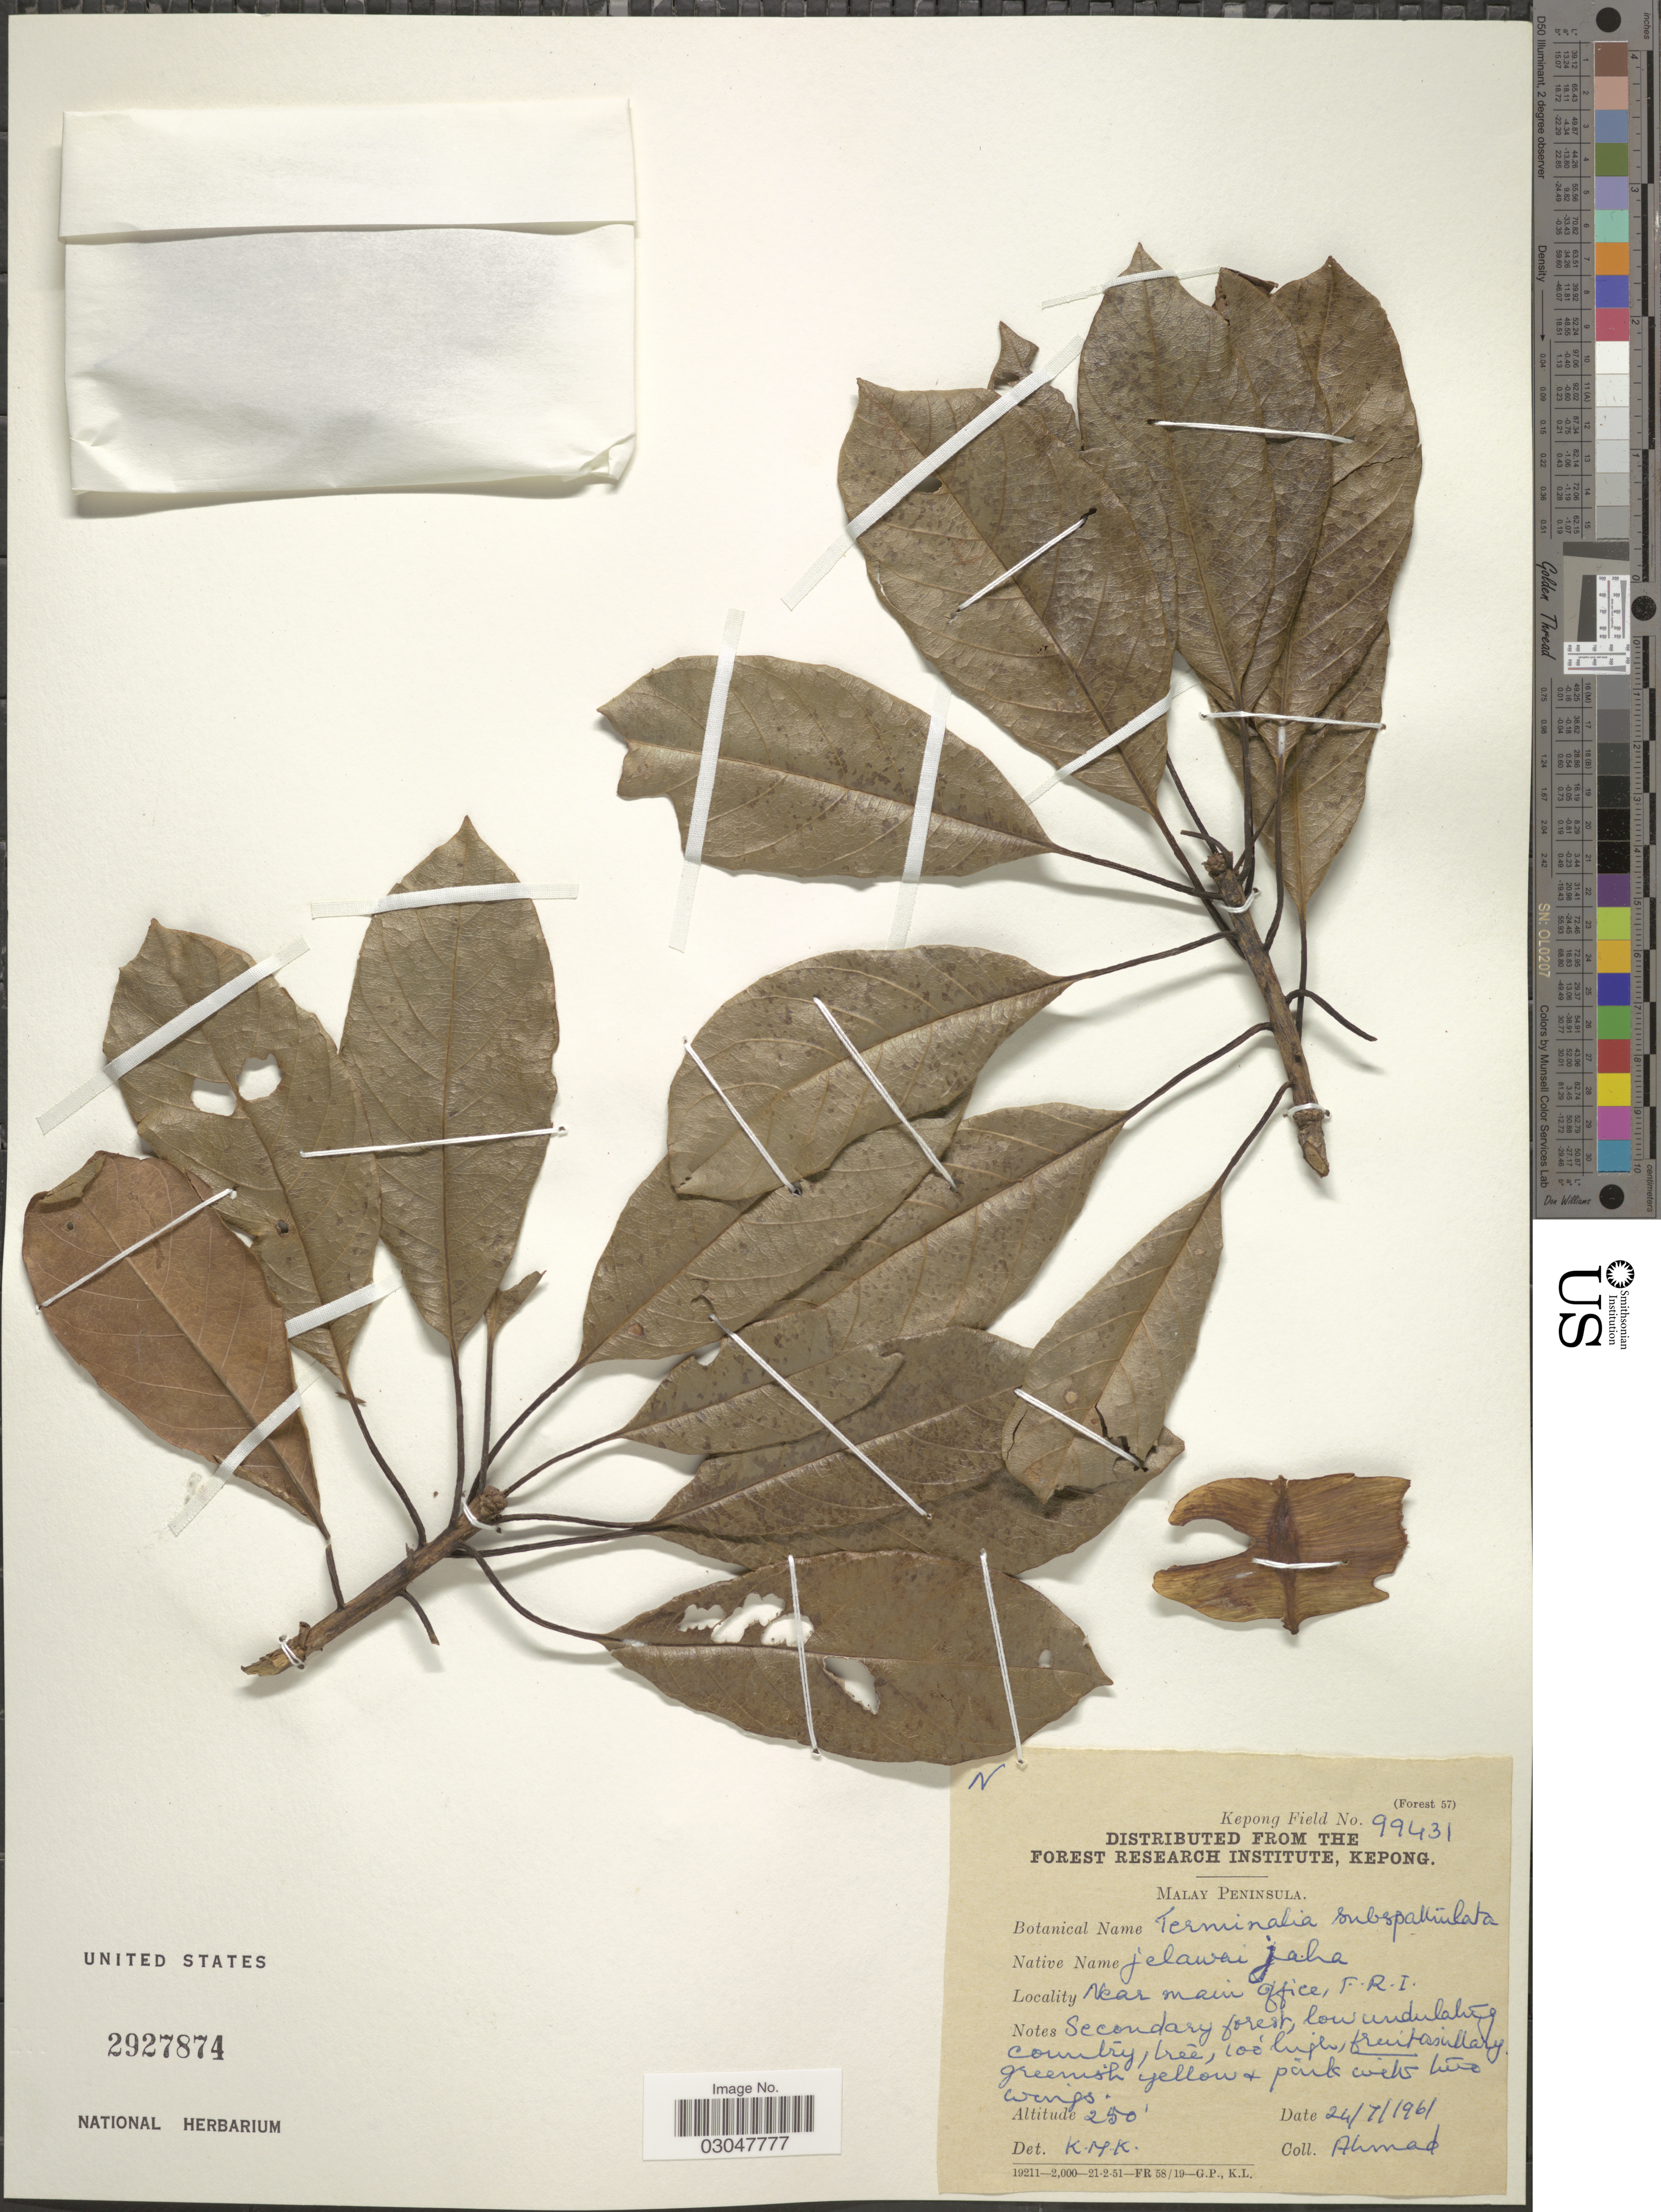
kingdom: Plantae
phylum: Tracheophyta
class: Magnoliopsida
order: Myrtales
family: Combretaceae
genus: Terminalia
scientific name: Terminalia subspathulata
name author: King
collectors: -. Ahmad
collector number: Kepong Field?99431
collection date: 1961-07-24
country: Malaysia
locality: Malay Peninsula. Near main office, F.R.I.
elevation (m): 76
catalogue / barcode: US 2927874